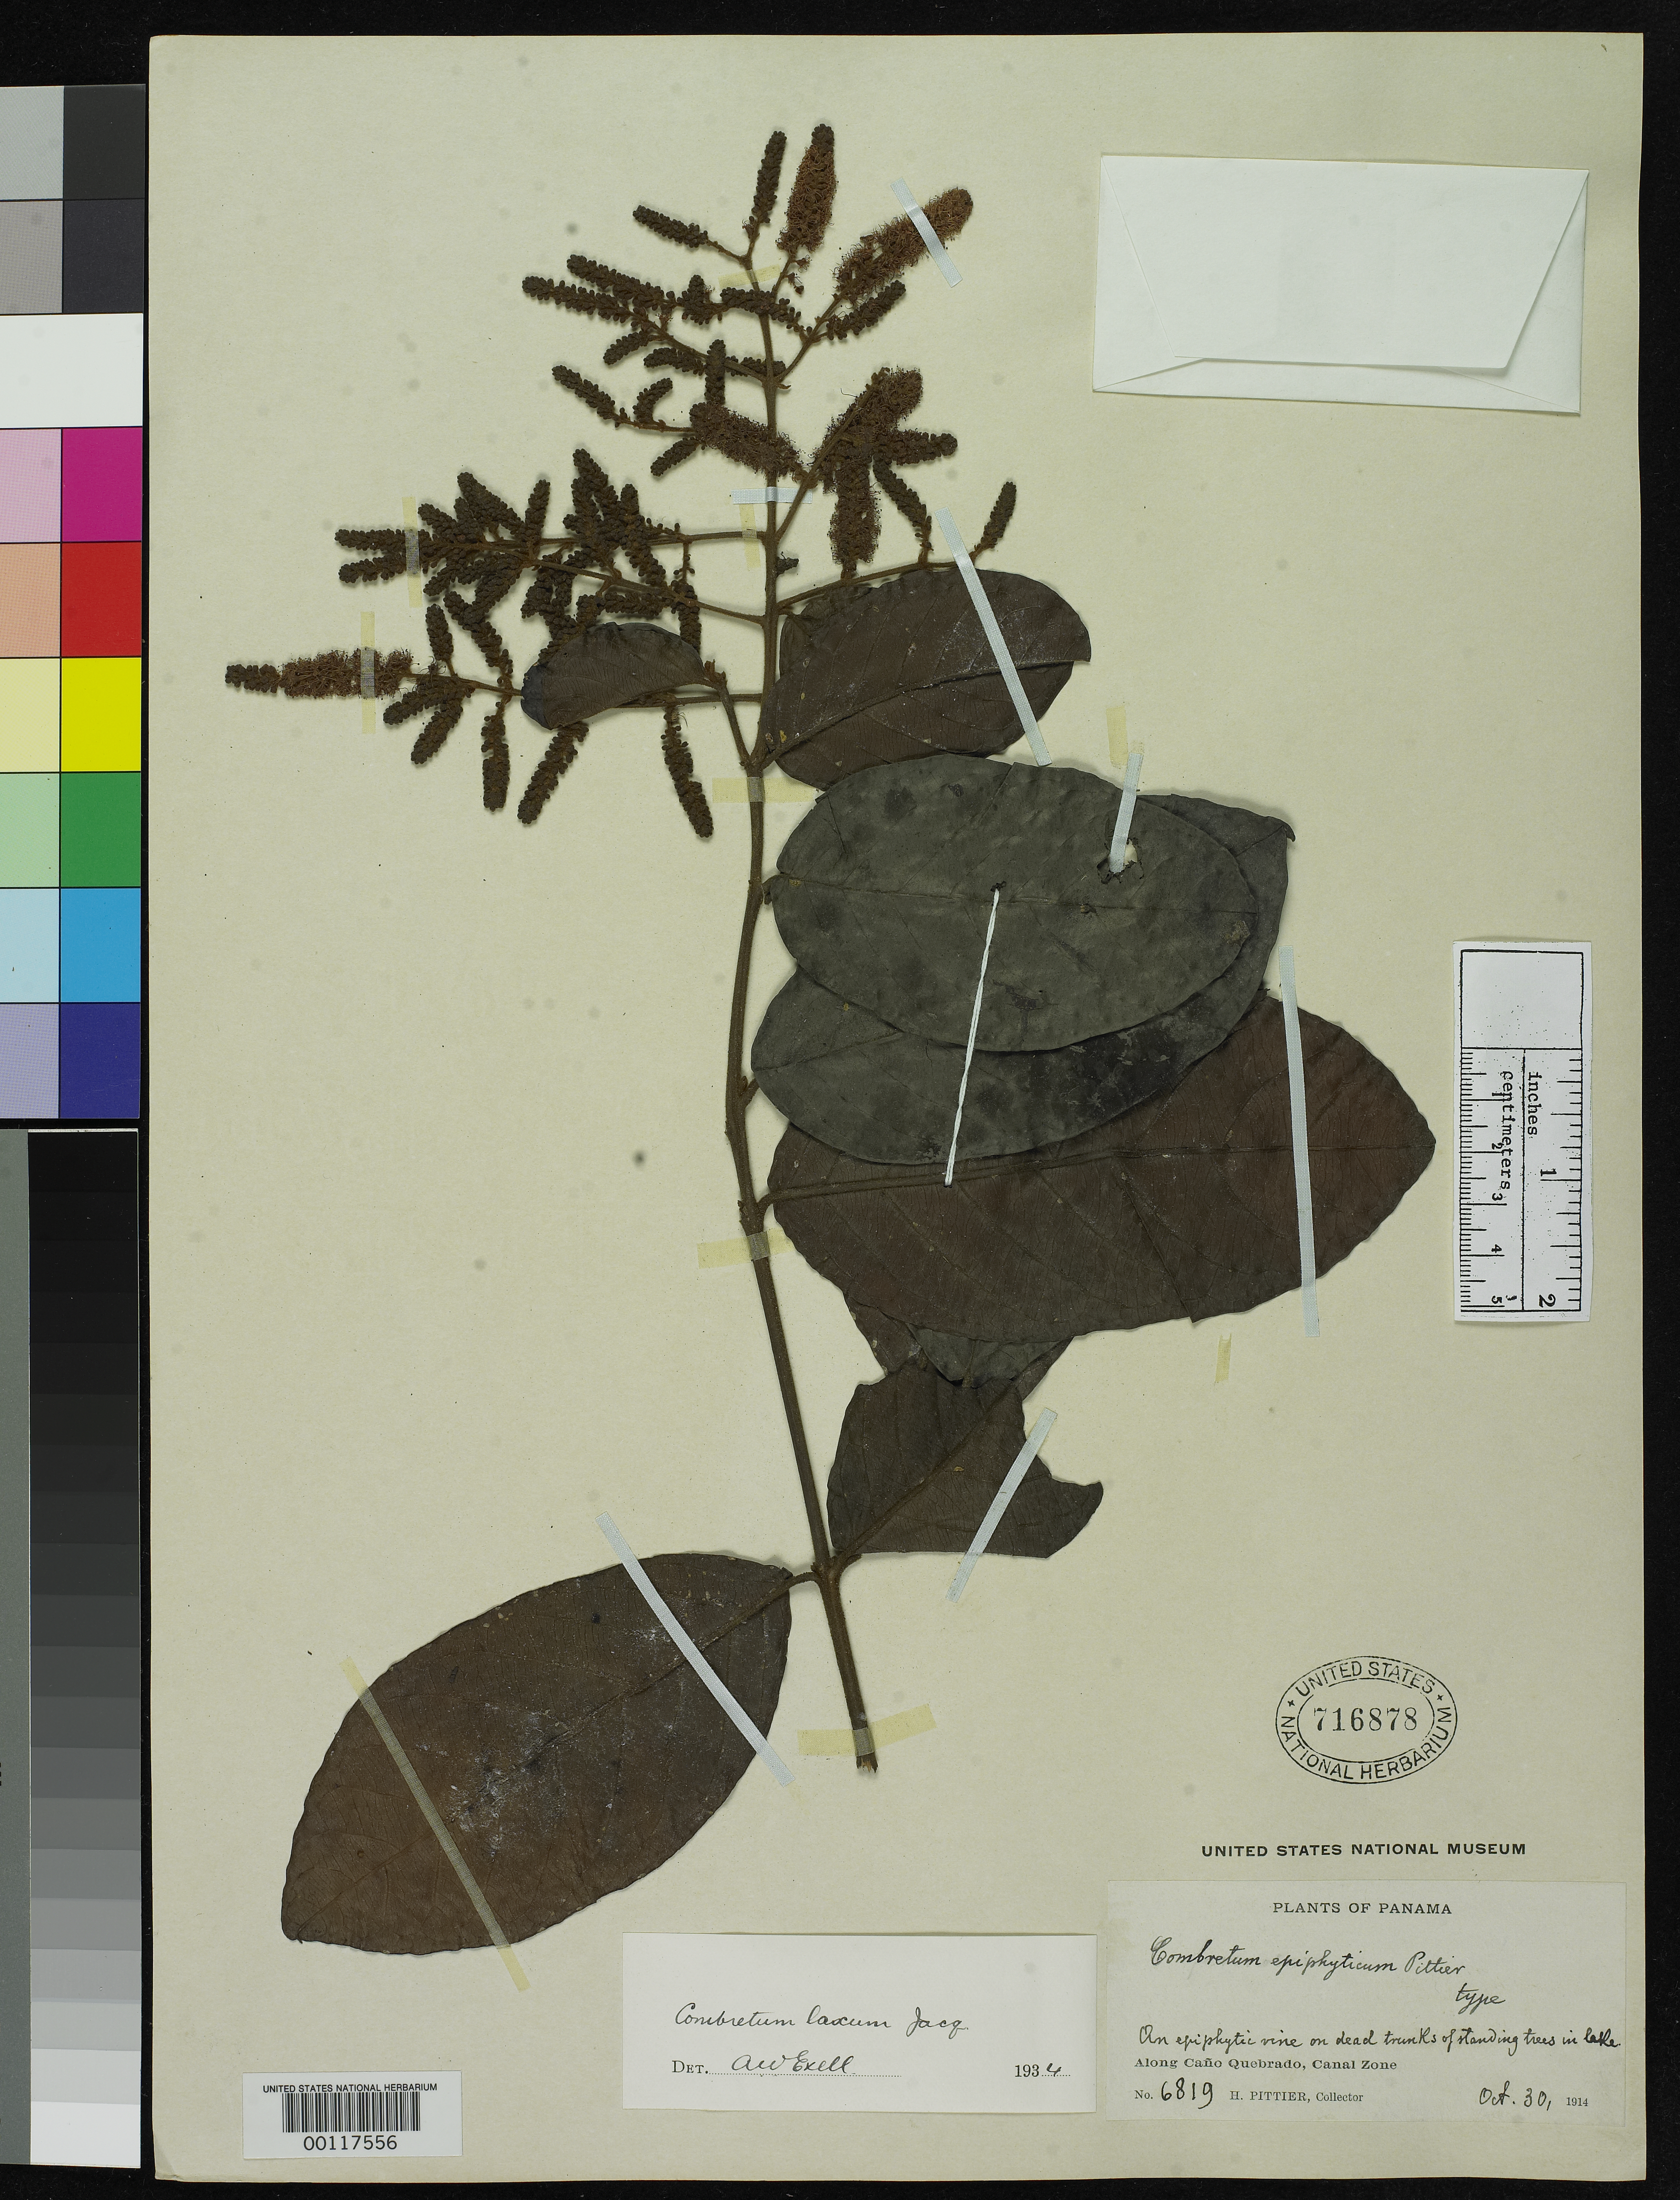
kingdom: Plantae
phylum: Tracheophyta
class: Magnoliopsida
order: Myrtales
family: Combretaceae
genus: Combretum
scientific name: Combretum epiphyticum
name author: Pittier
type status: Holotype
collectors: H. F. Pittier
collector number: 6819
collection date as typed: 30 Oct 1914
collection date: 1914-10-30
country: Panama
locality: Cano Quebrada.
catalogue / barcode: US 716878